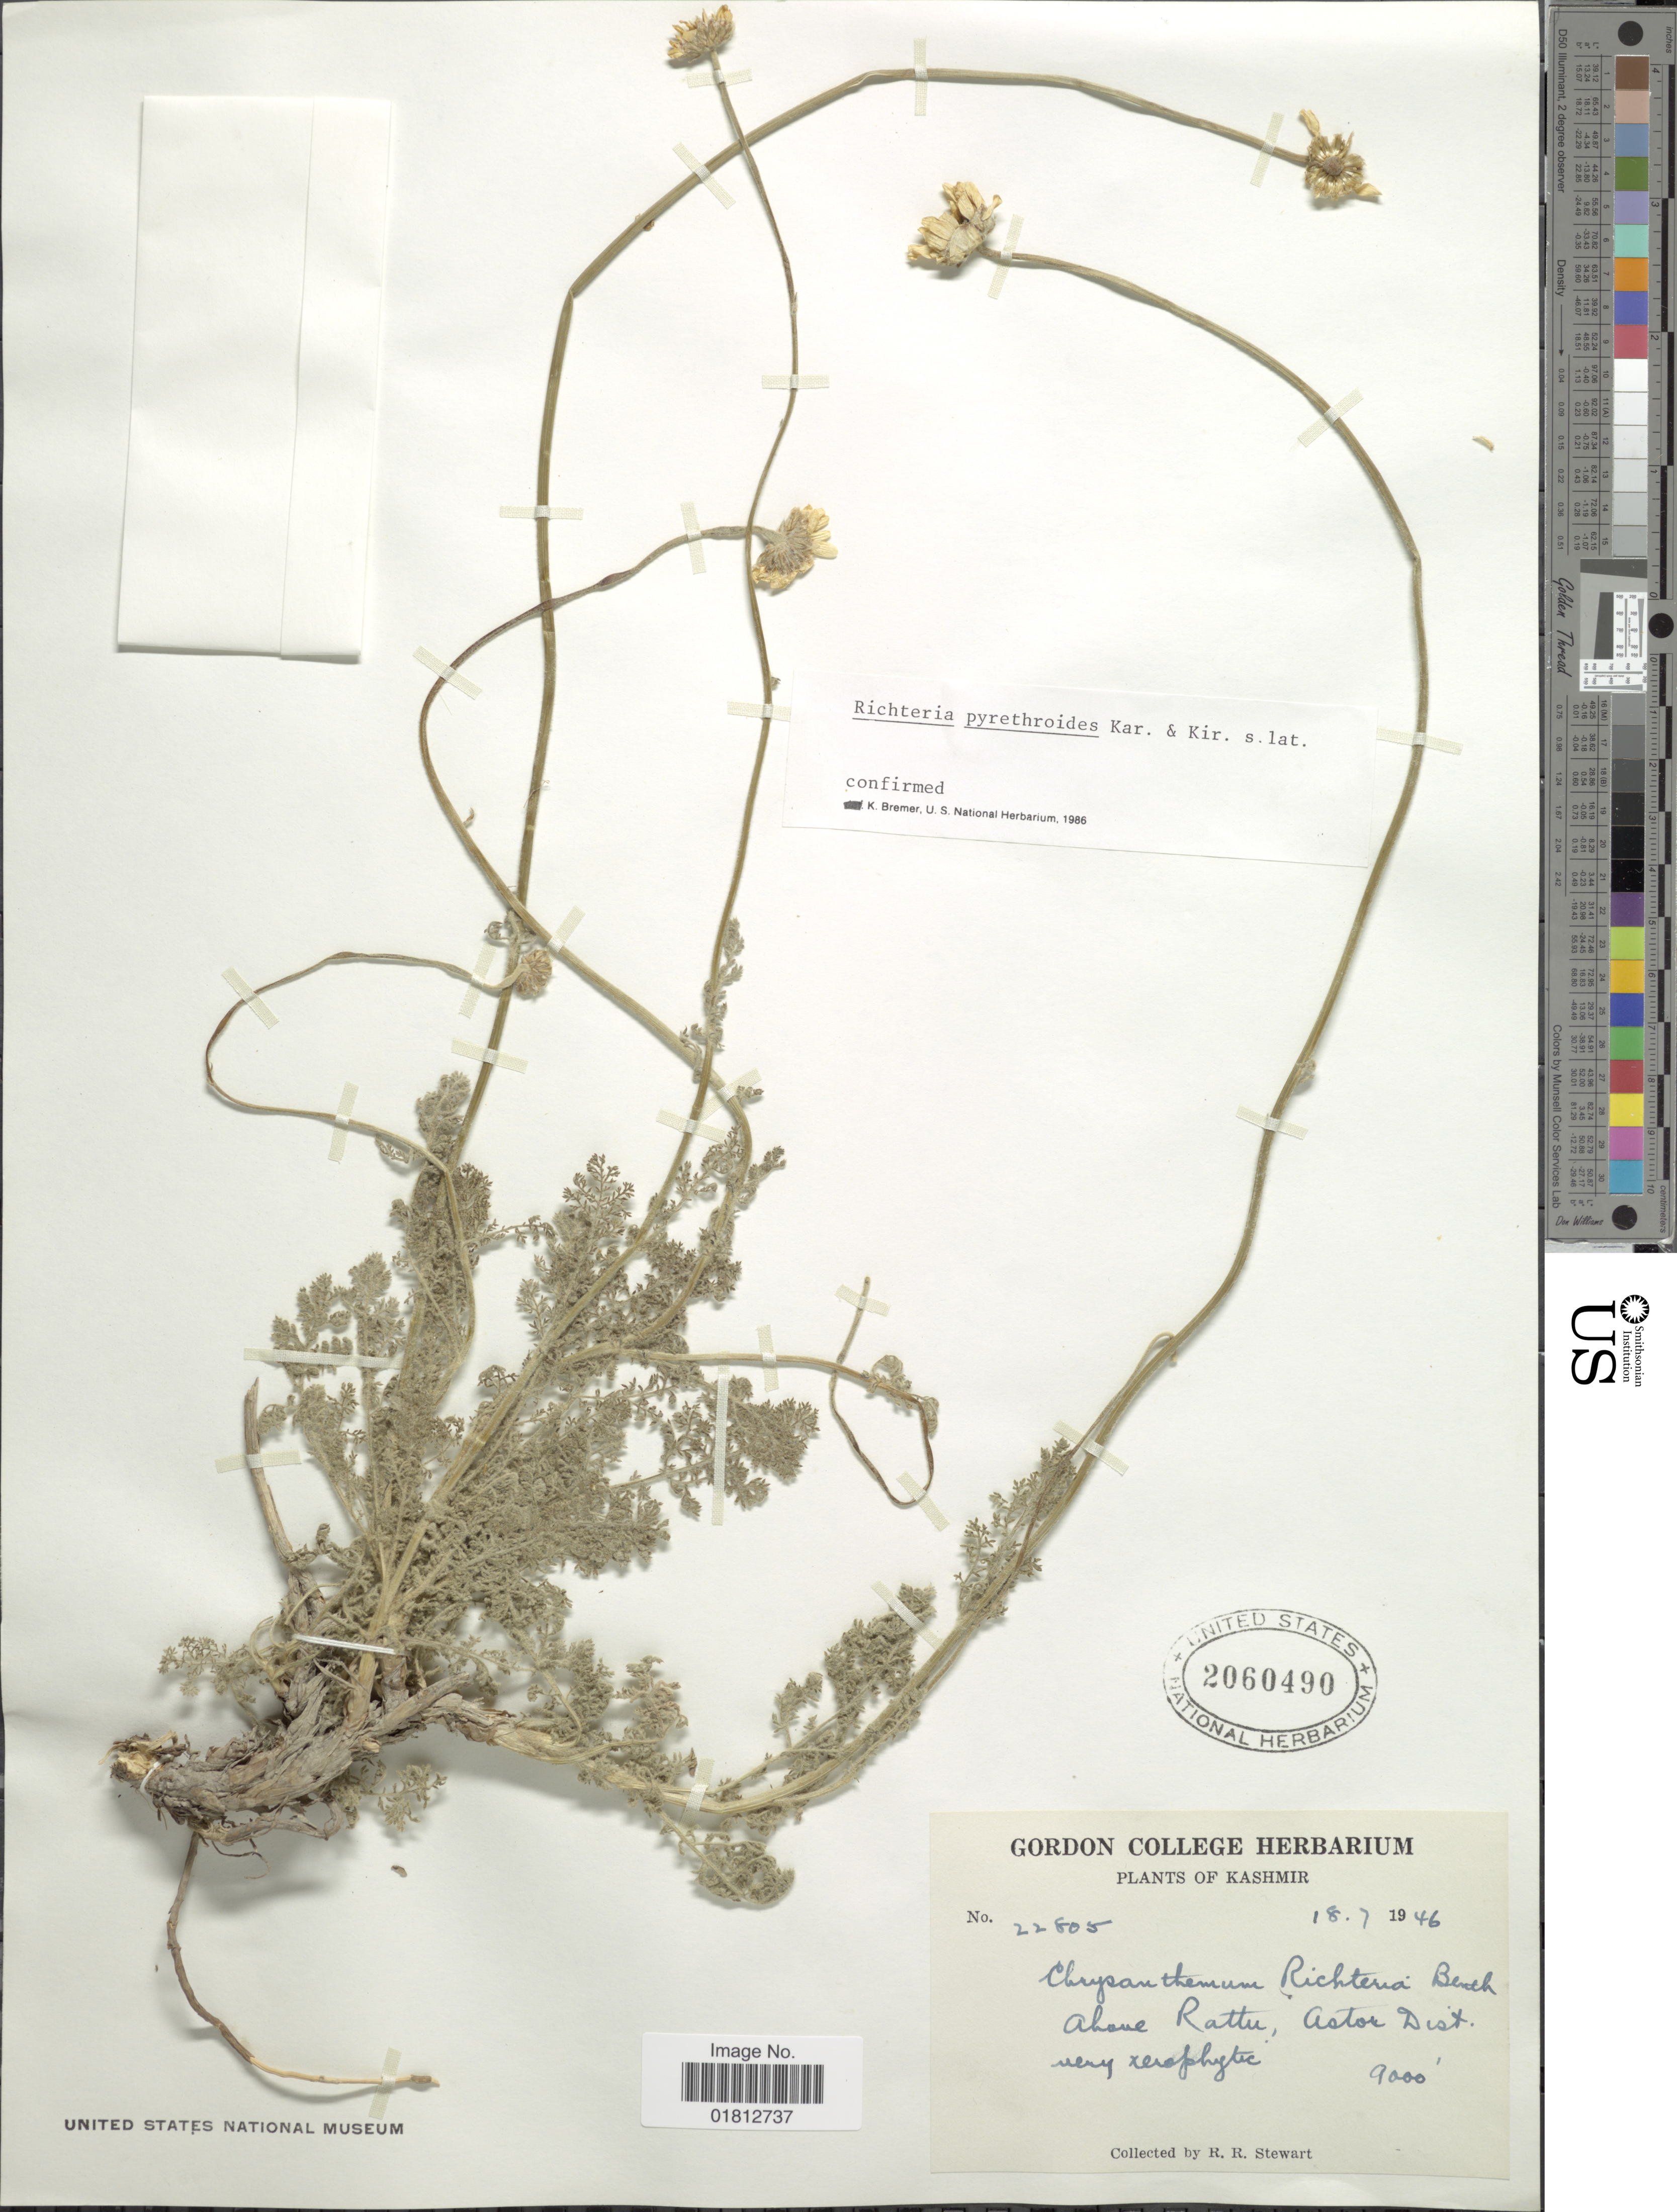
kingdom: Plantae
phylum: Tracheophyta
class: Magnoliopsida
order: Asterales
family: Asteraceae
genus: Richteria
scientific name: Richteria pyrethroides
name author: Kar. & Kir.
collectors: R. R. Stewart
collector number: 22805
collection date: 1946-07-18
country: Pakistan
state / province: Gilgit-Baltistan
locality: Kashmir, above Rattu, Astor Dist.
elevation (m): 2743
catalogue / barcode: US 2060490